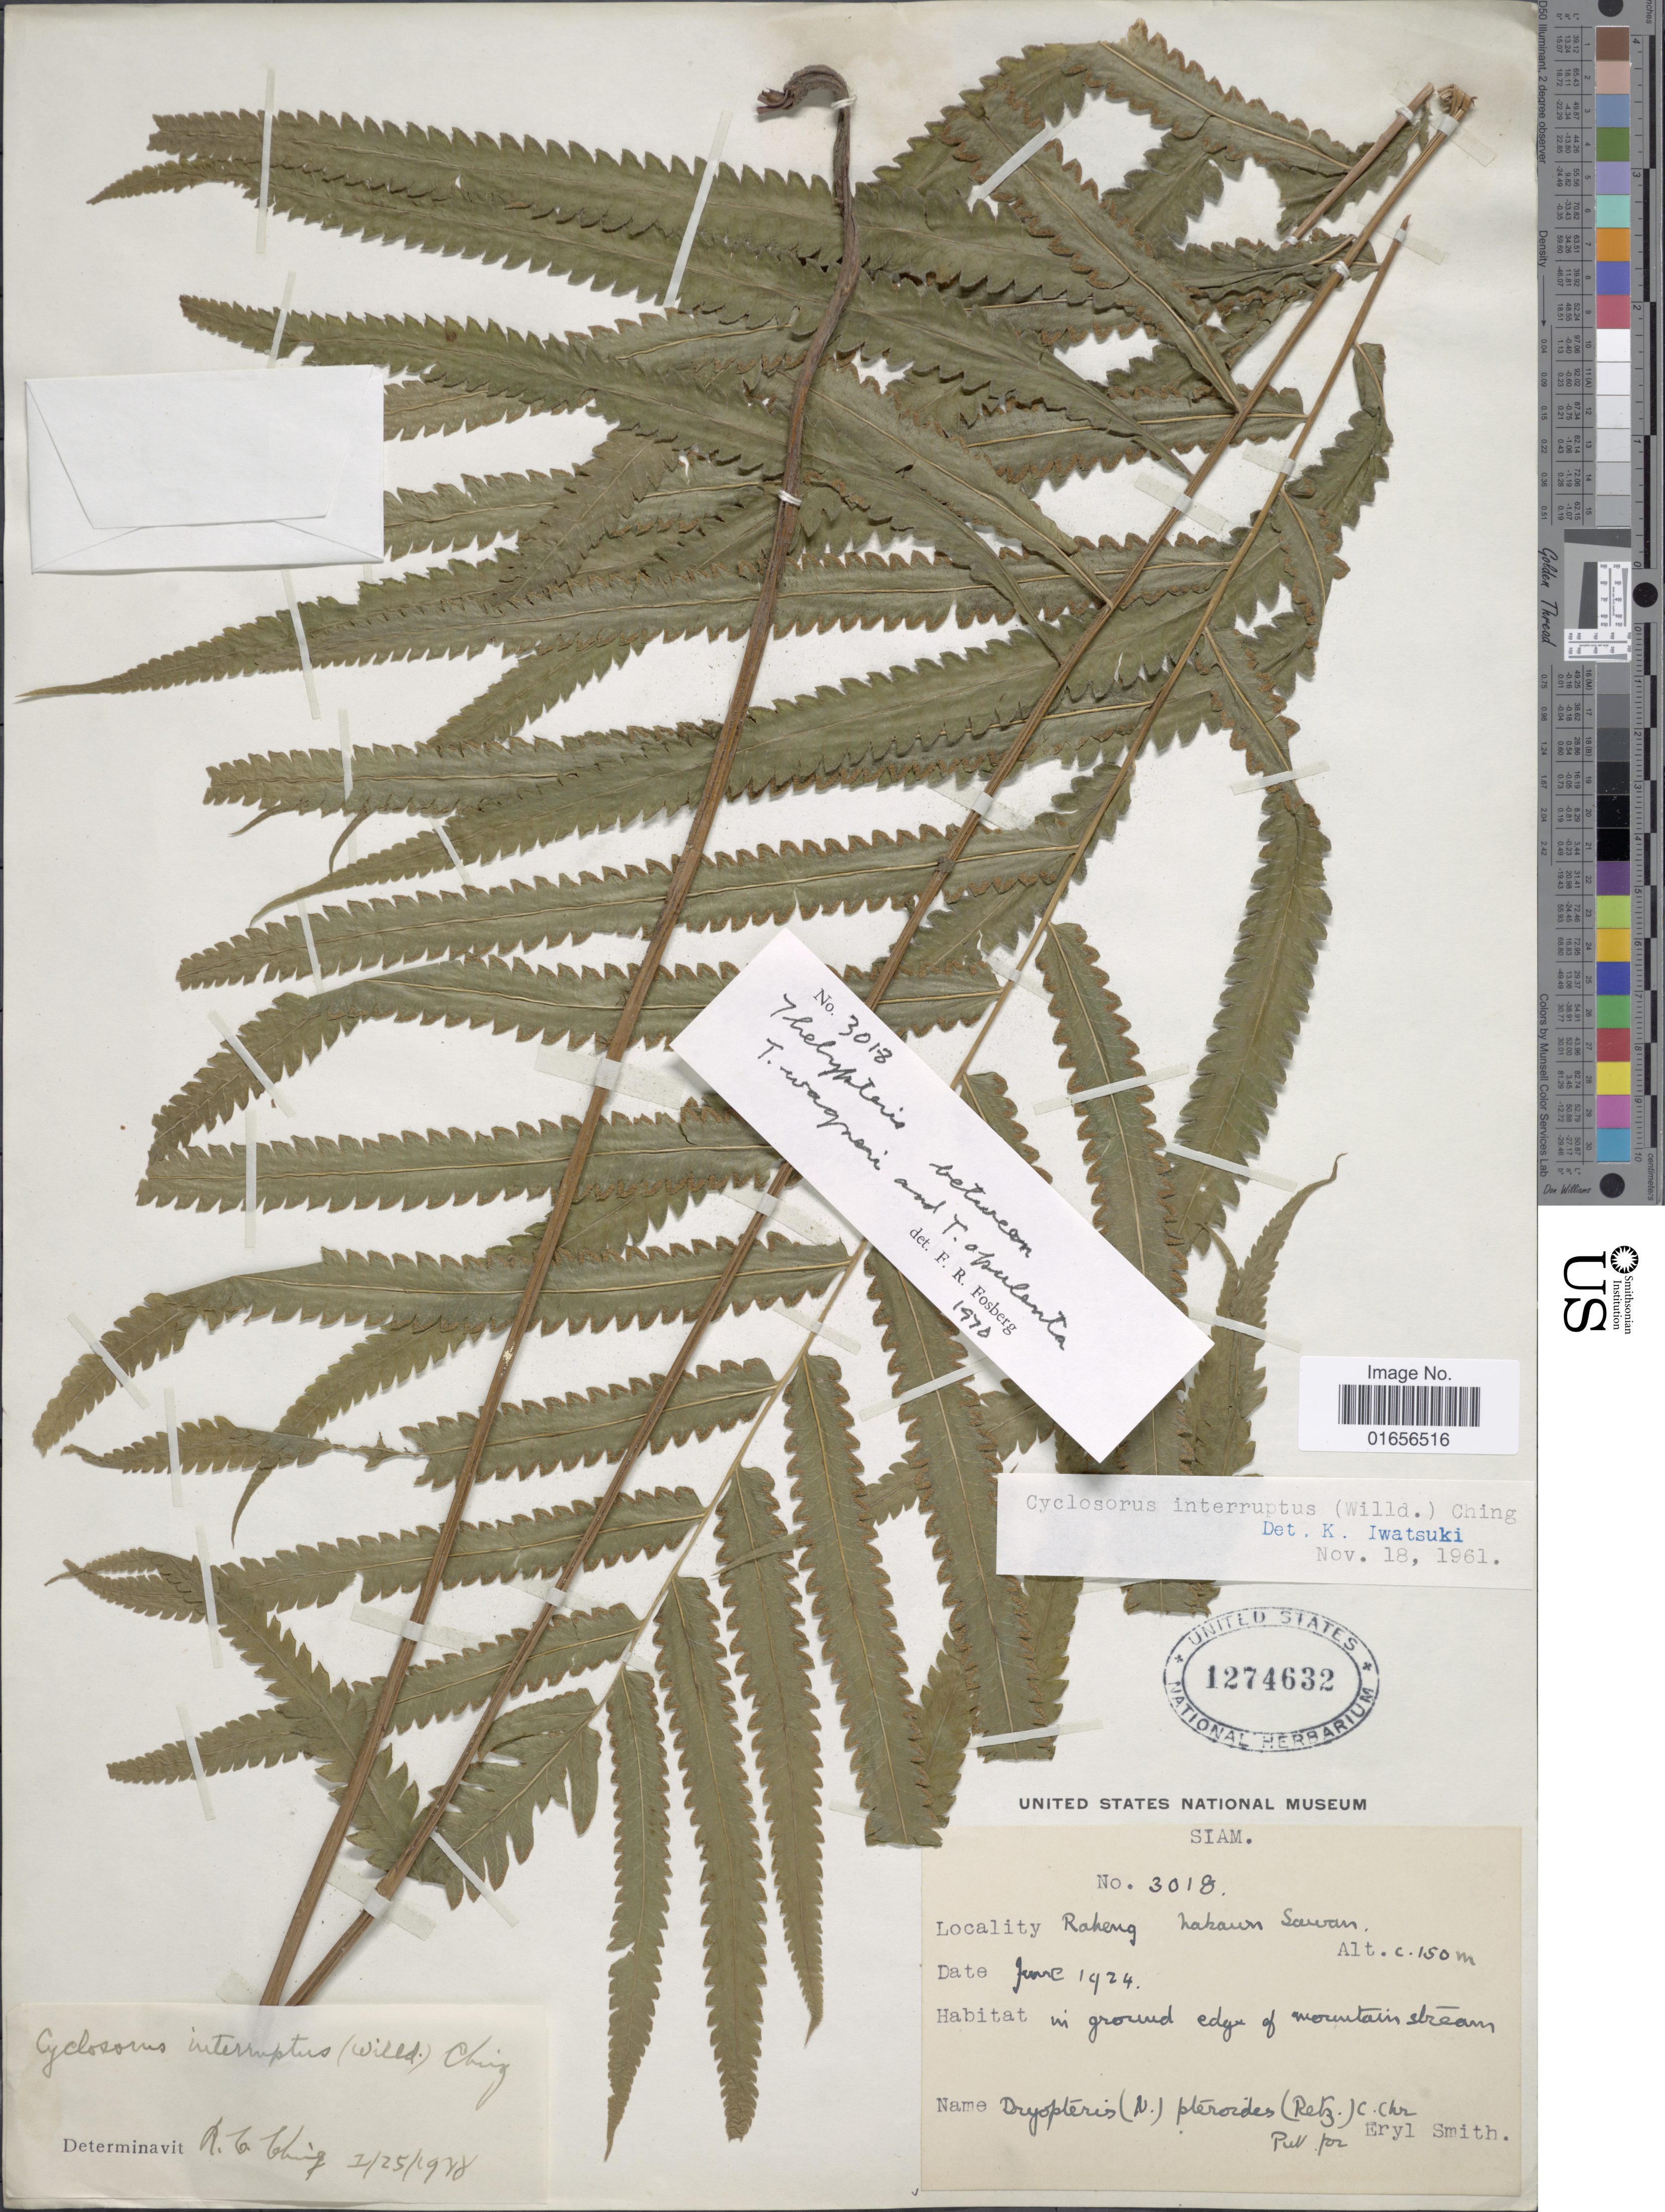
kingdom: Plantae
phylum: Tracheophyta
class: Polypodiopsida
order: Polypodiales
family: Thelypteridaceae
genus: Amphineuron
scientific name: Amphineuron opulentum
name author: (Kaulf.) Holttum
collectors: C. E. Smith Jr.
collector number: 3018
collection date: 1924-06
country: Thailand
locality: Siam, Raheng Nakaun Sarwan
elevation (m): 150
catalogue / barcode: US 1274632